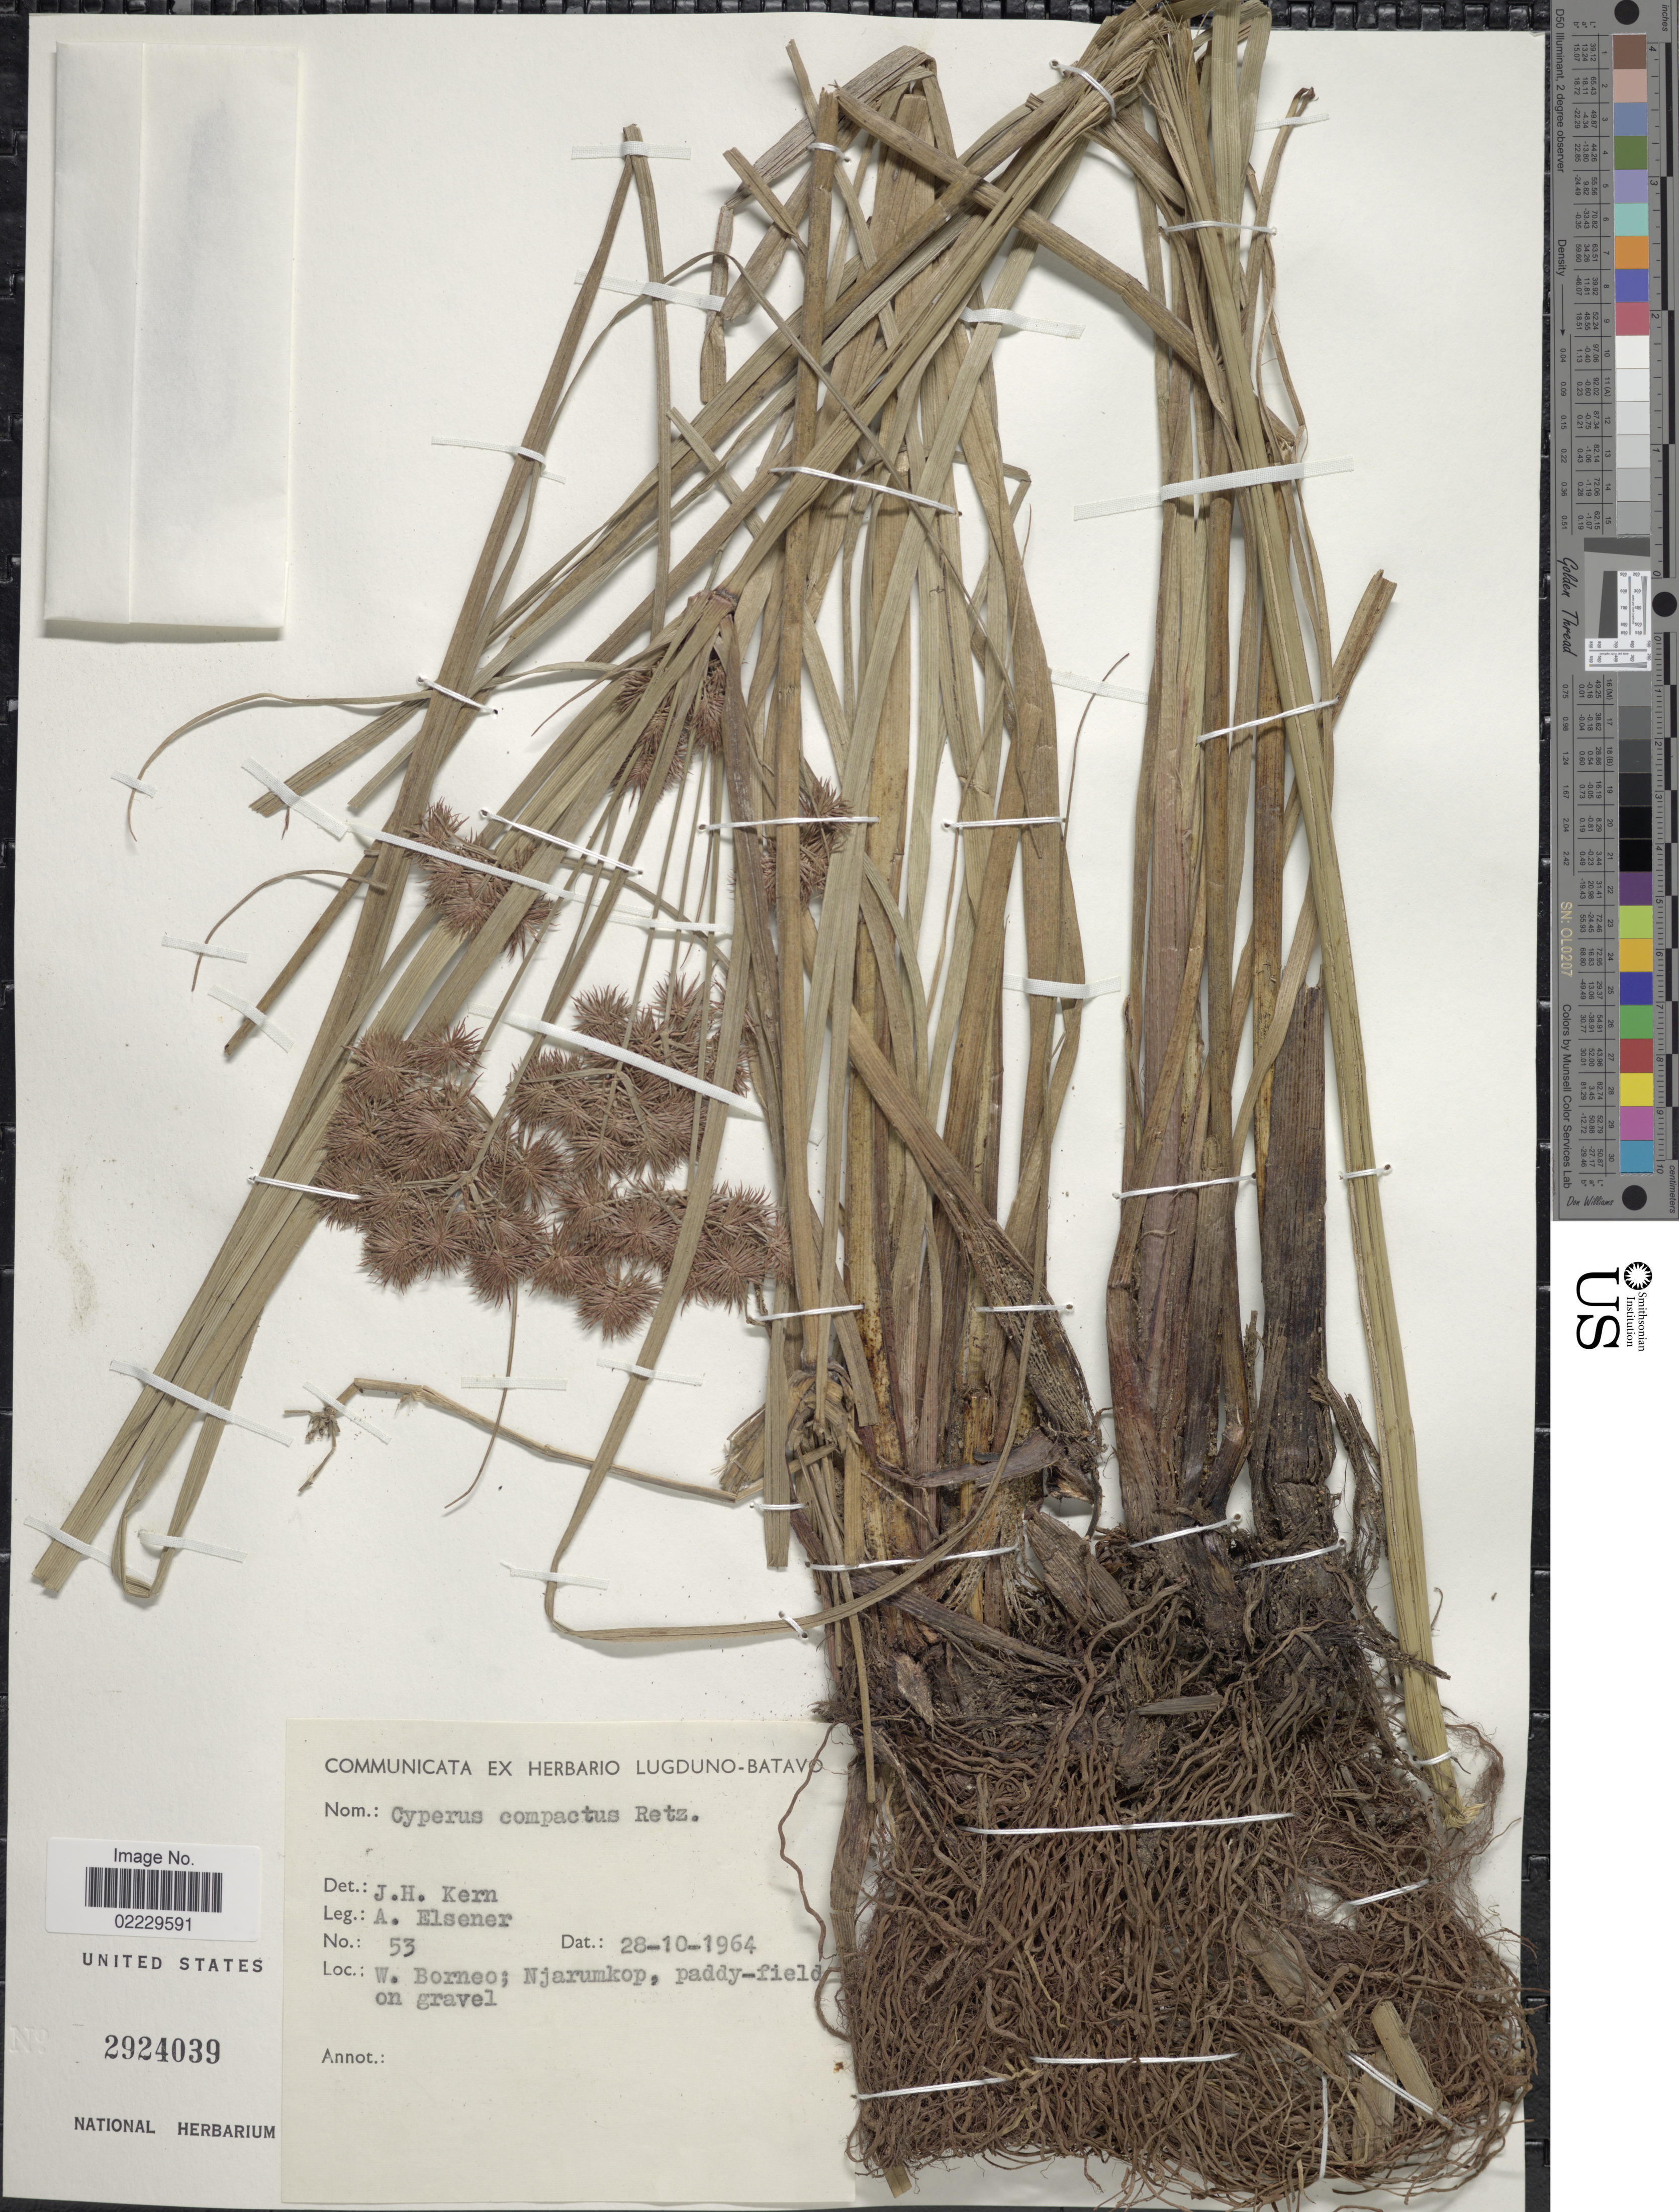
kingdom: Plantae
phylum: Tracheophyta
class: Liliopsida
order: Poales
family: Cyperaceae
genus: Cyperus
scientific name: Cyperus compactus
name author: Retz.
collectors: A. Elsener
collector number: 53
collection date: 1964-10-28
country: Indonesia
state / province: Kalimantan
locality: W. Borneo; Njarumkop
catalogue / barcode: US 2924039